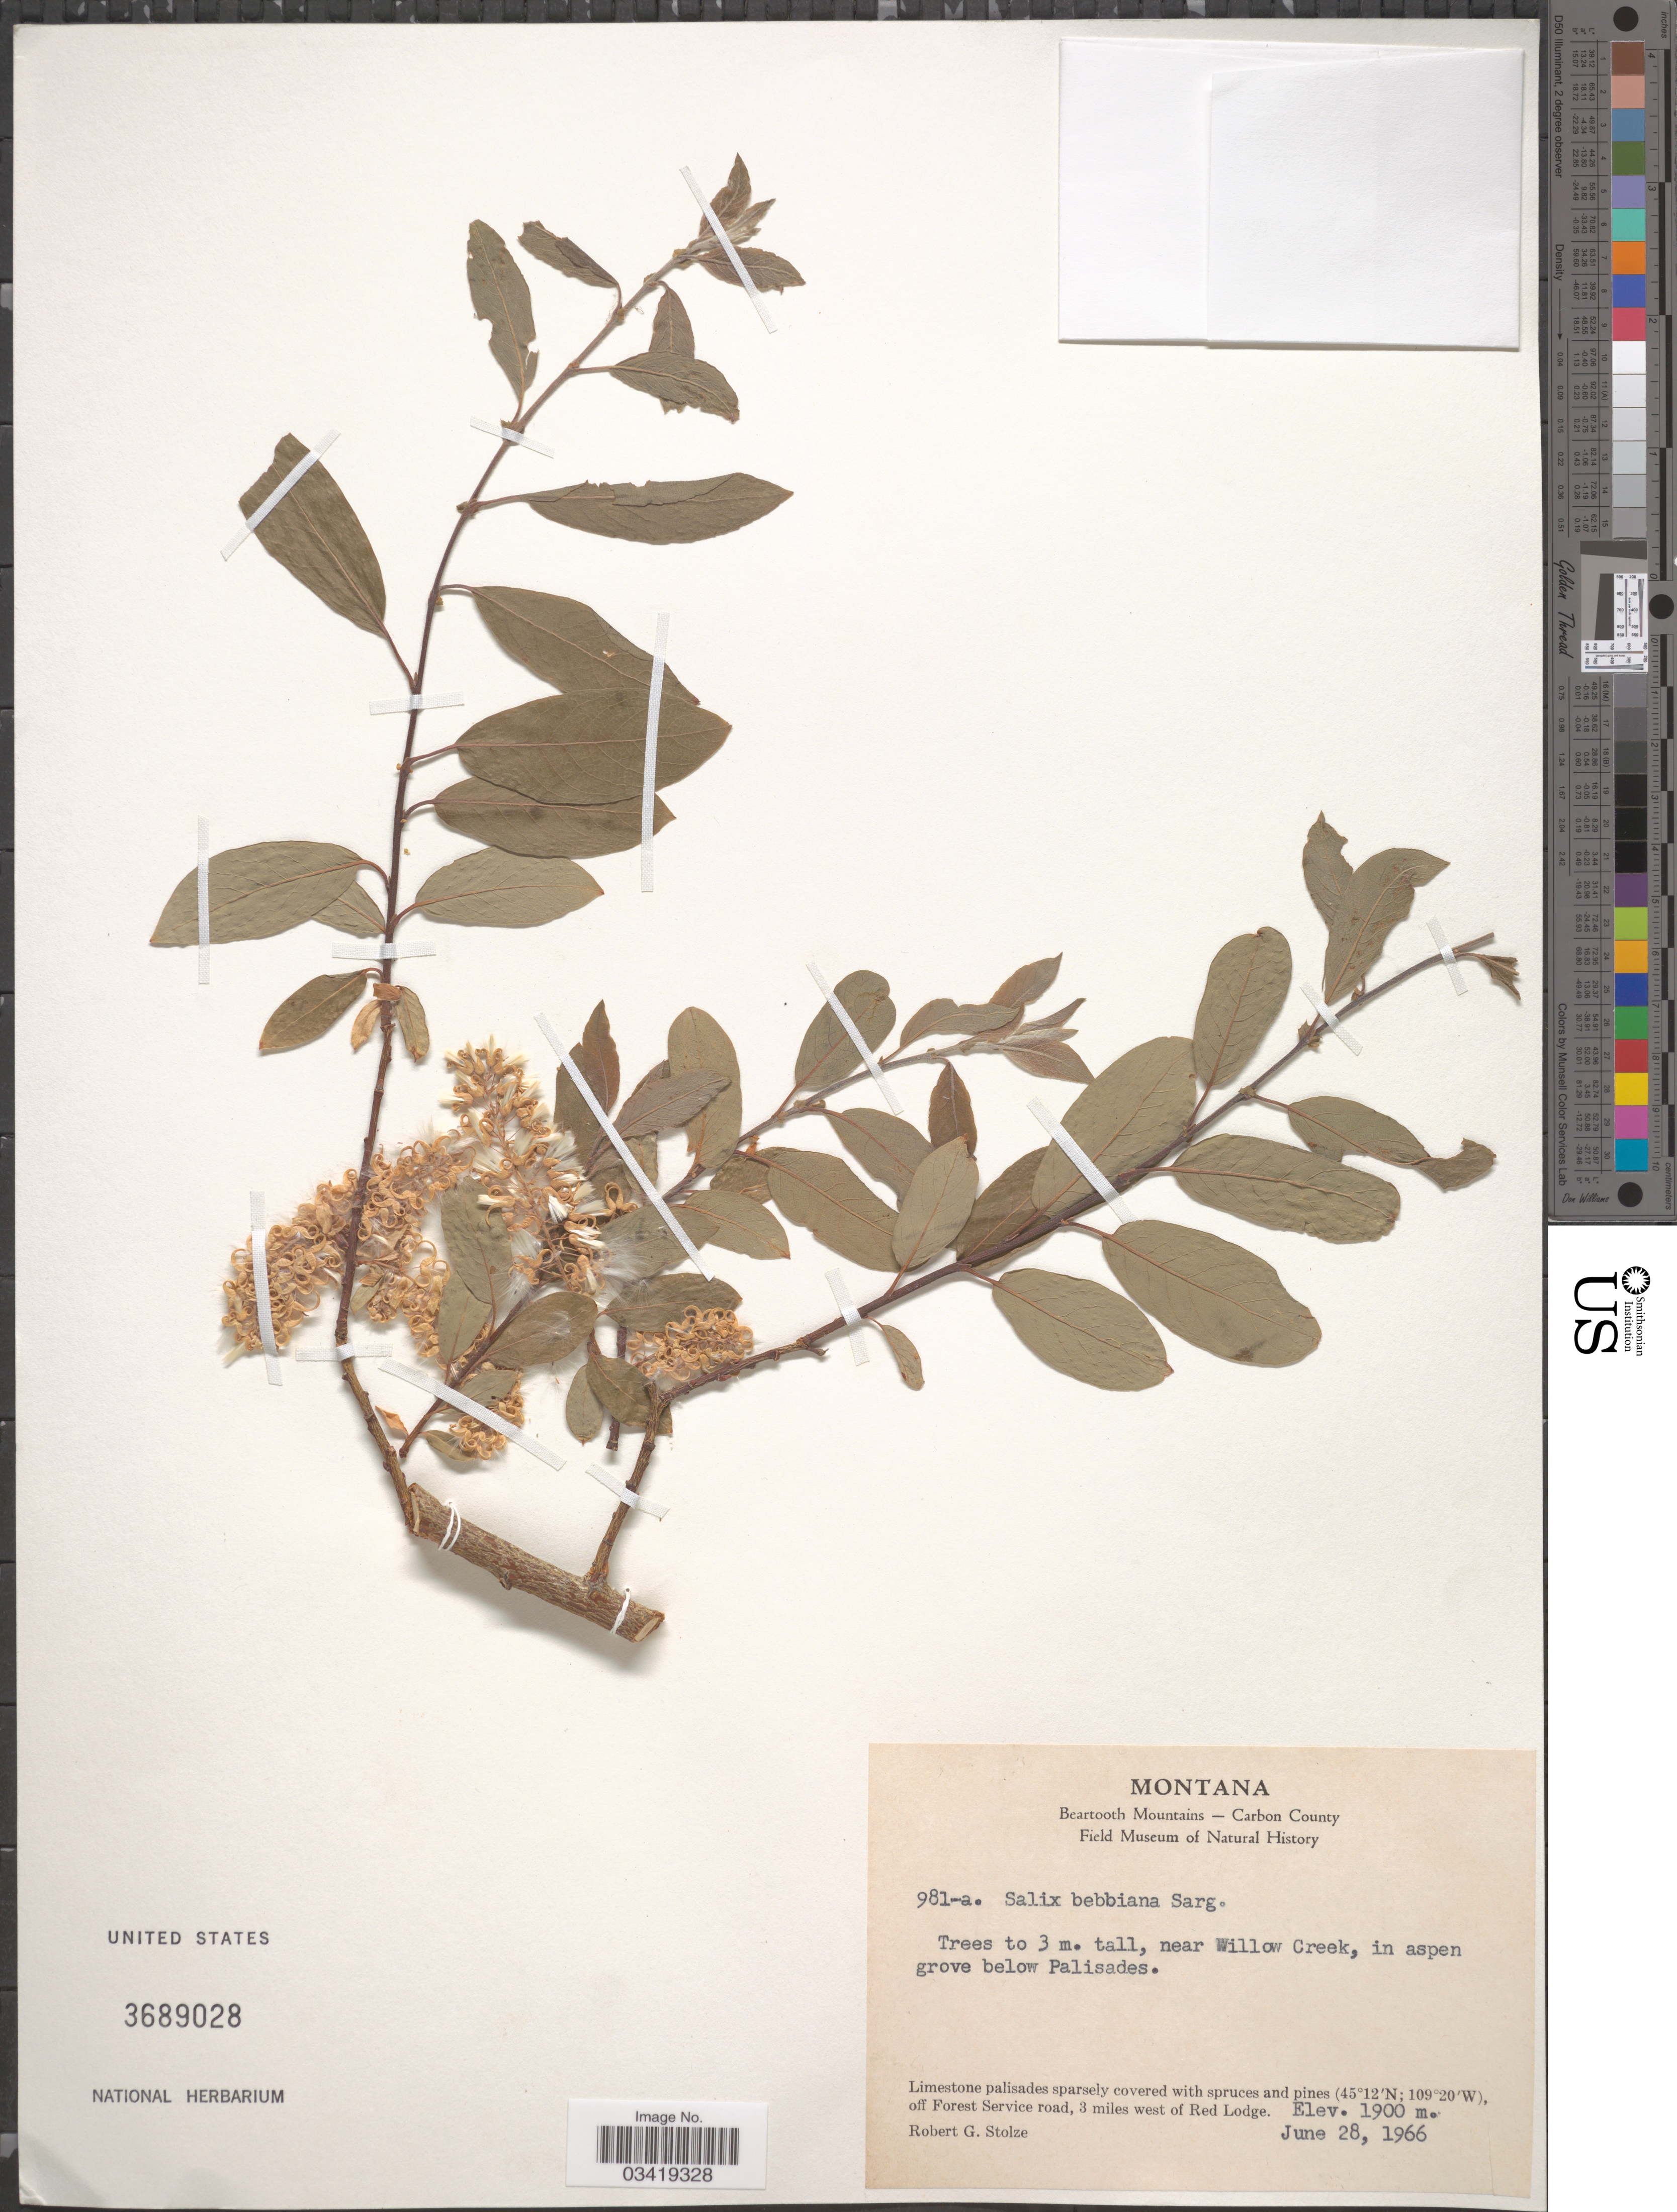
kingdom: Plantae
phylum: Tracheophyta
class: Magnoliopsida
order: Malpighiales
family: Salicaceae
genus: Salix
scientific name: Salix bebbiana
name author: Sarg.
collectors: R. G. Stolze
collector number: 981-a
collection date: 1966-06-28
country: United States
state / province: Montana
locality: Beartooth Mountains - Carbon County. Off Forest Service road, 3 miles west of Red Lodge.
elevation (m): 1900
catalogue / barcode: US 3689028